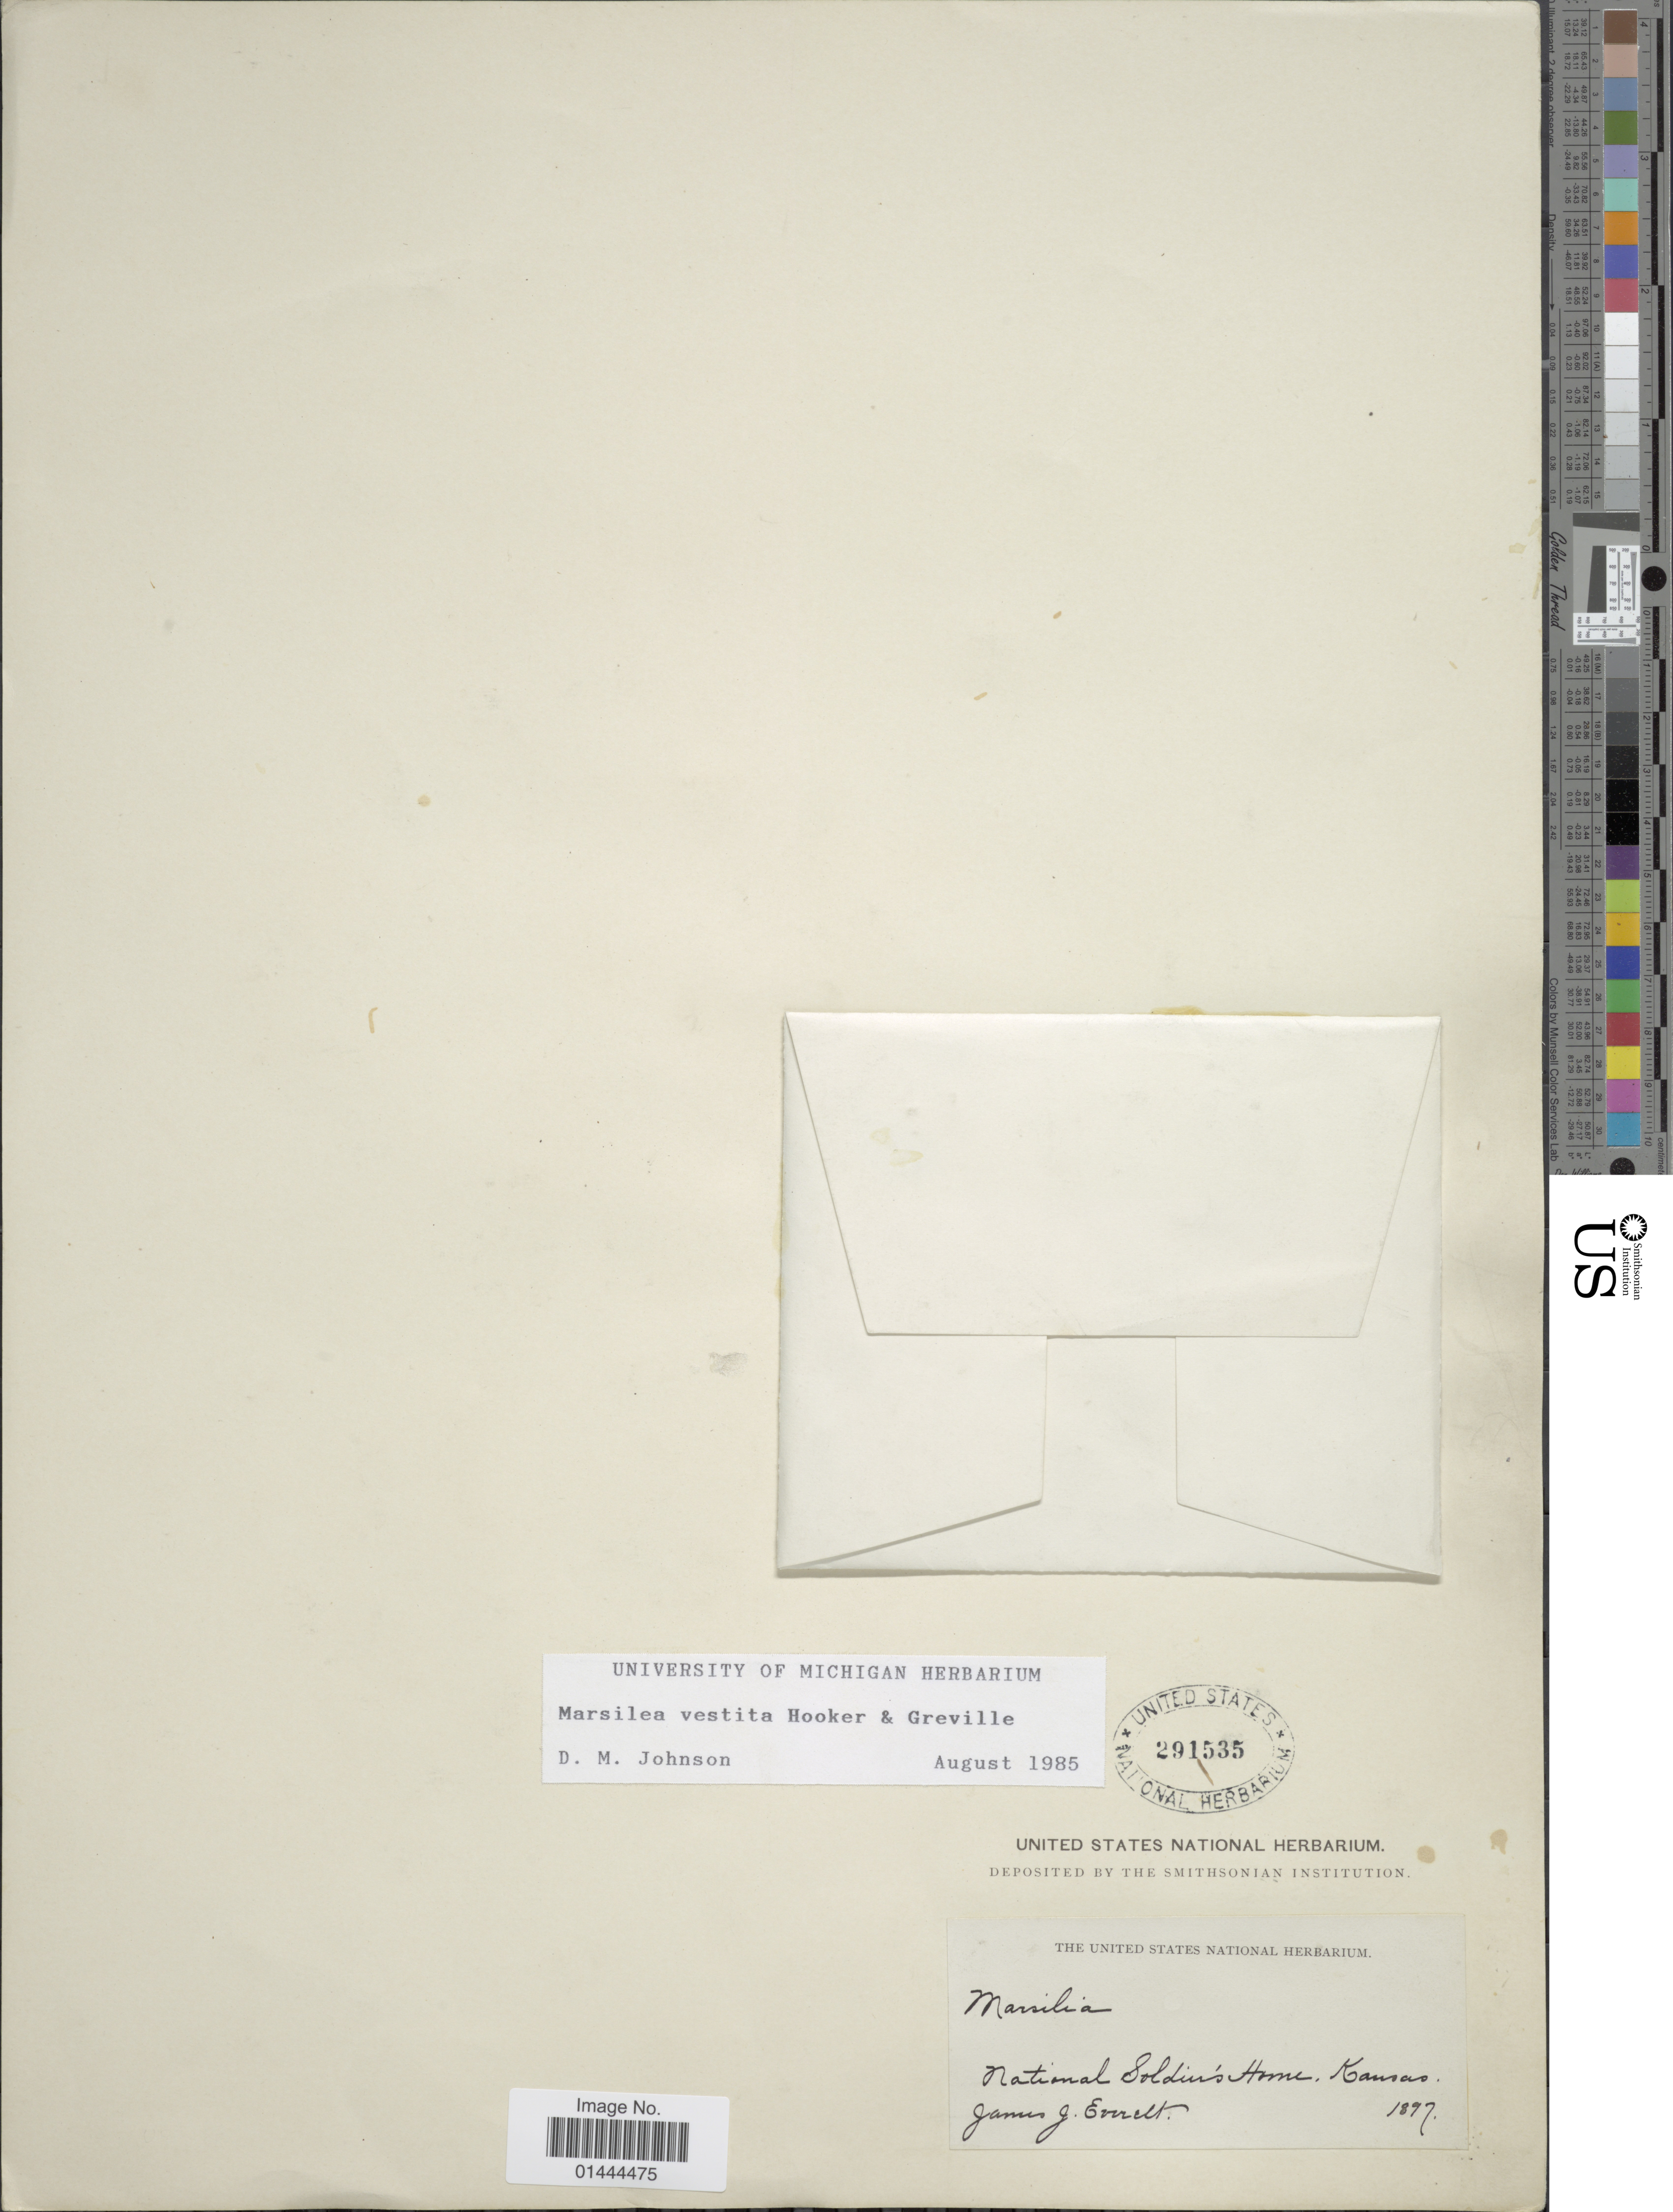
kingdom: Plantae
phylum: Tracheophyta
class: Polypodiopsida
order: Salviniales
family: Marsileaceae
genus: Marsilea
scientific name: Marsilea vestita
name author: Hook. & Grev.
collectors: J. Everett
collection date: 1897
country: United States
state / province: Kansas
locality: National Soldier's Home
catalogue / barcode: US 291535